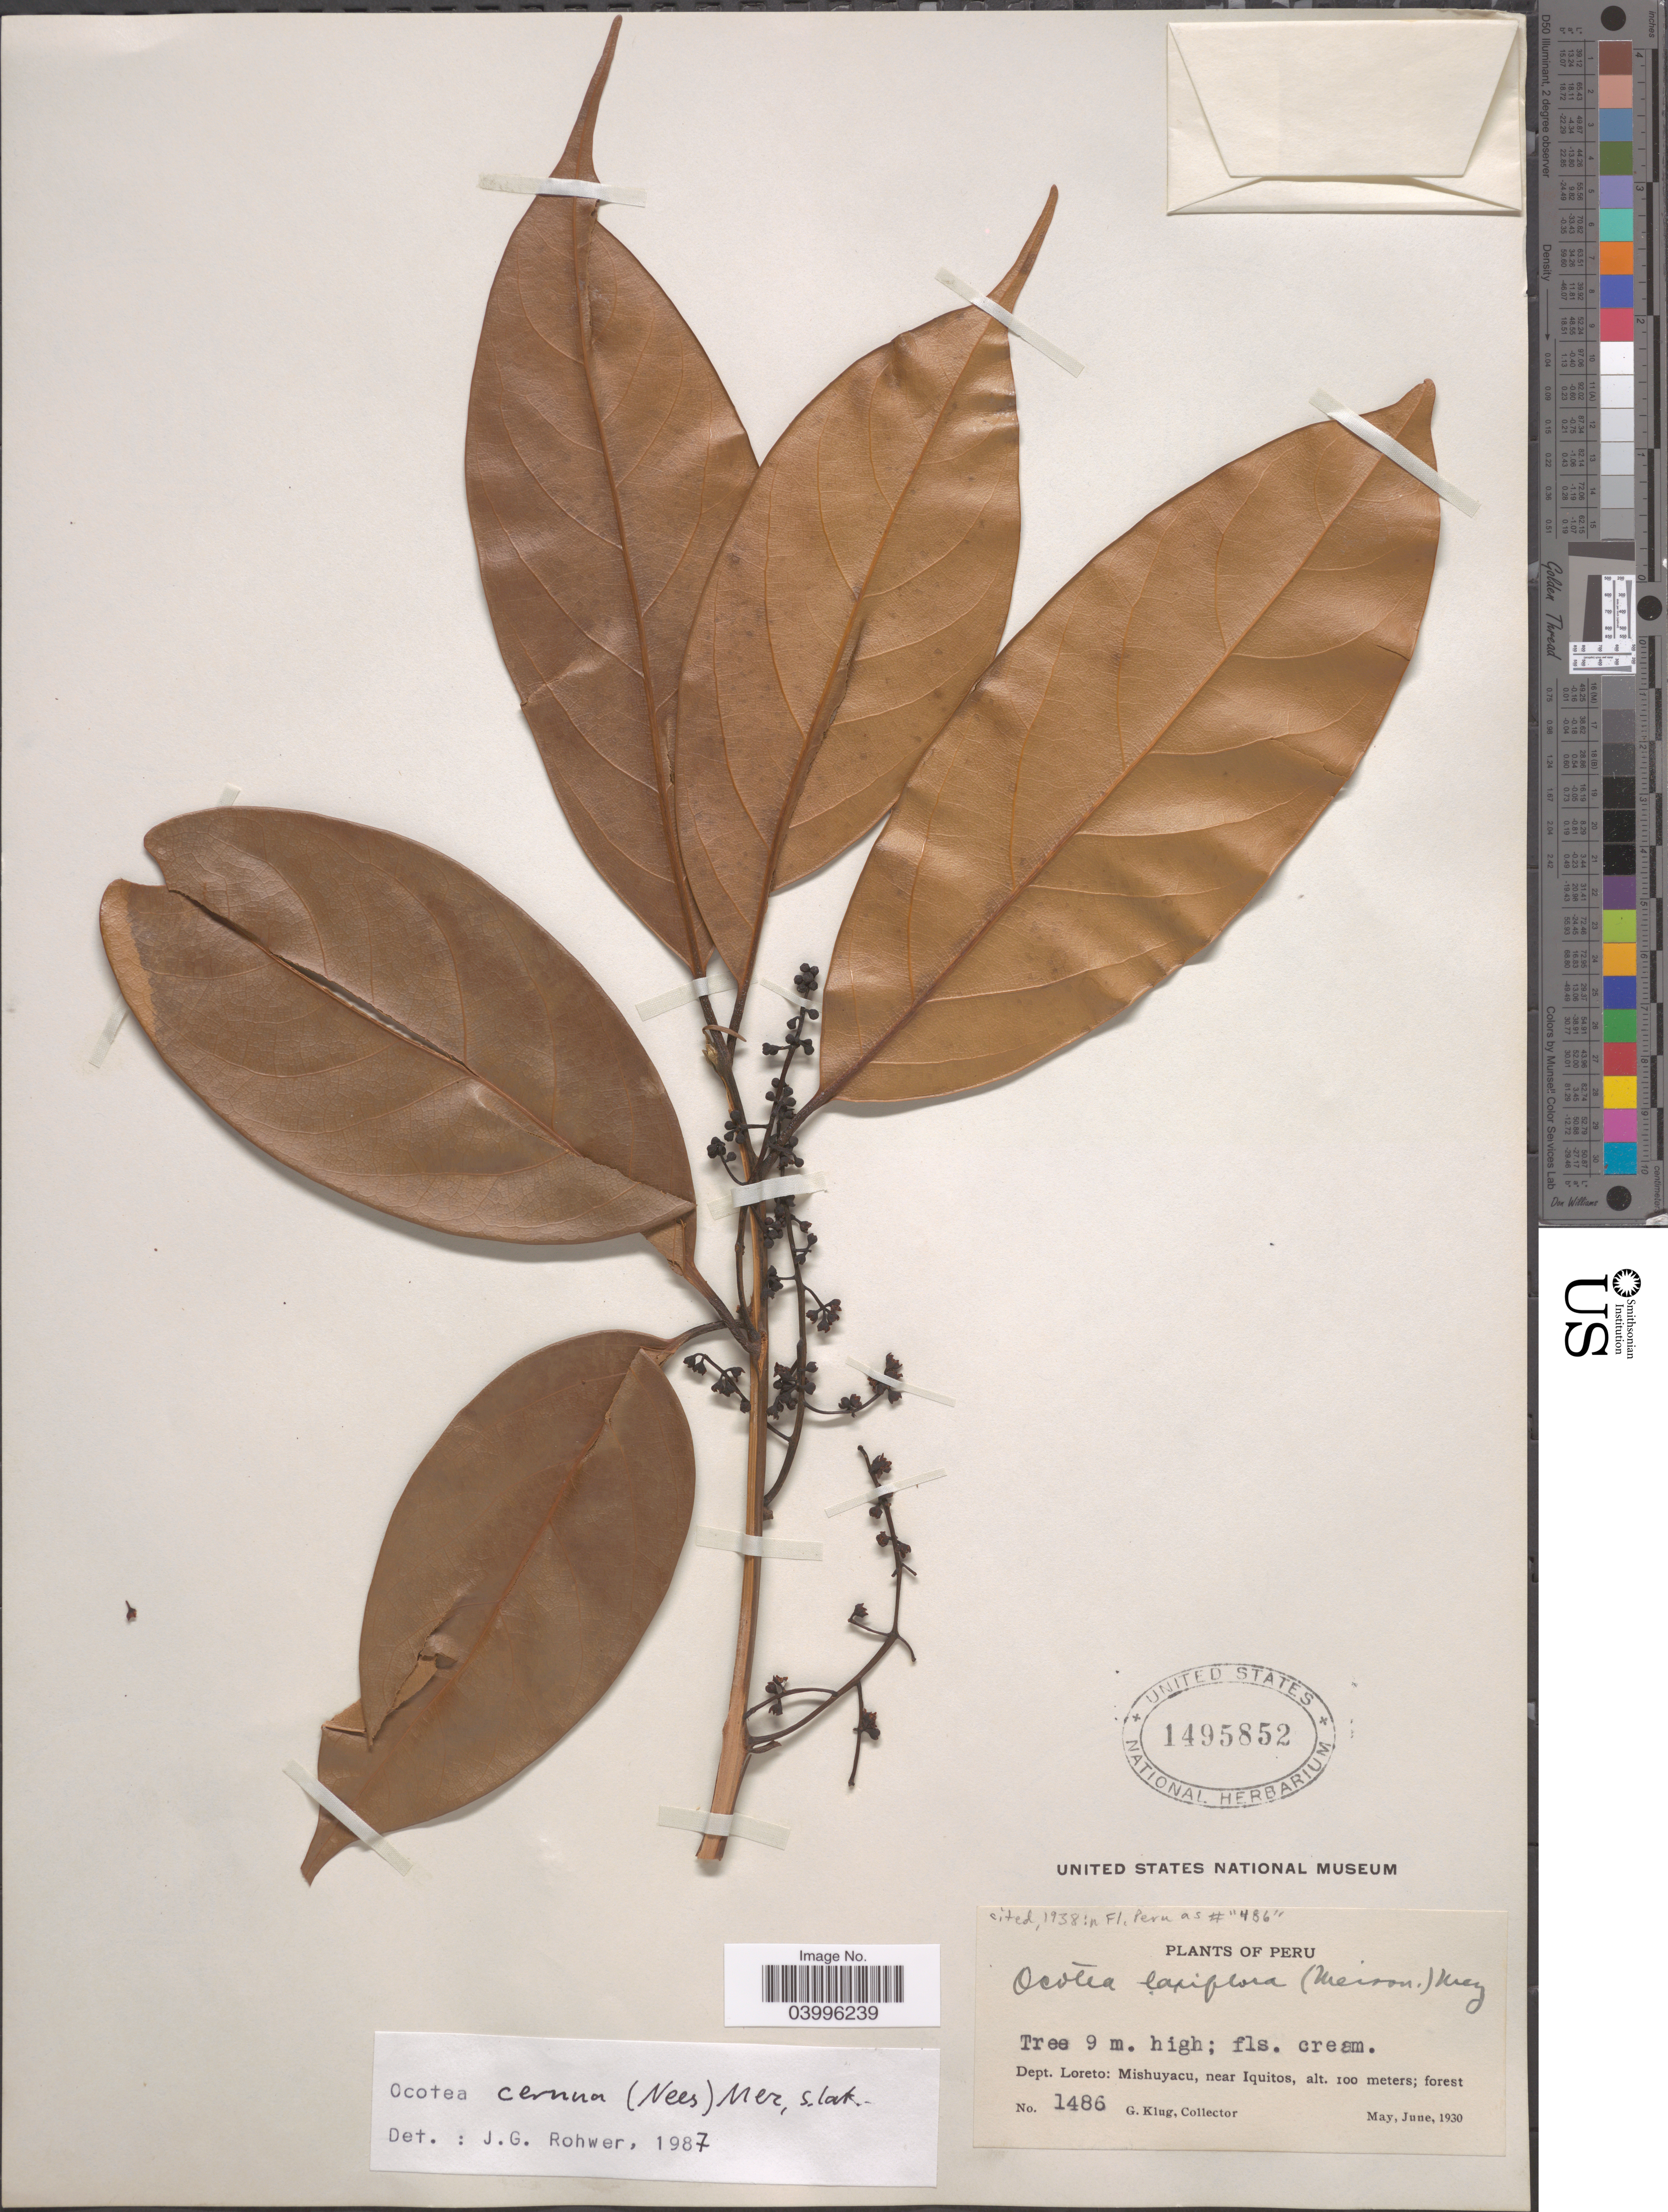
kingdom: Plantae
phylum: Tracheophyta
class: Magnoliopsida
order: Laurales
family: Lauraceae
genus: Ocotea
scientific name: Ocotea cernua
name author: (Nees) Mez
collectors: G. Klug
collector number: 1486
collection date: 1930-05/1930-06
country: Peru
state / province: Loreto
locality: Dept. Loreto: Mishuyacu, near Iquitos.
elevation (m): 100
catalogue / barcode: US 1495852